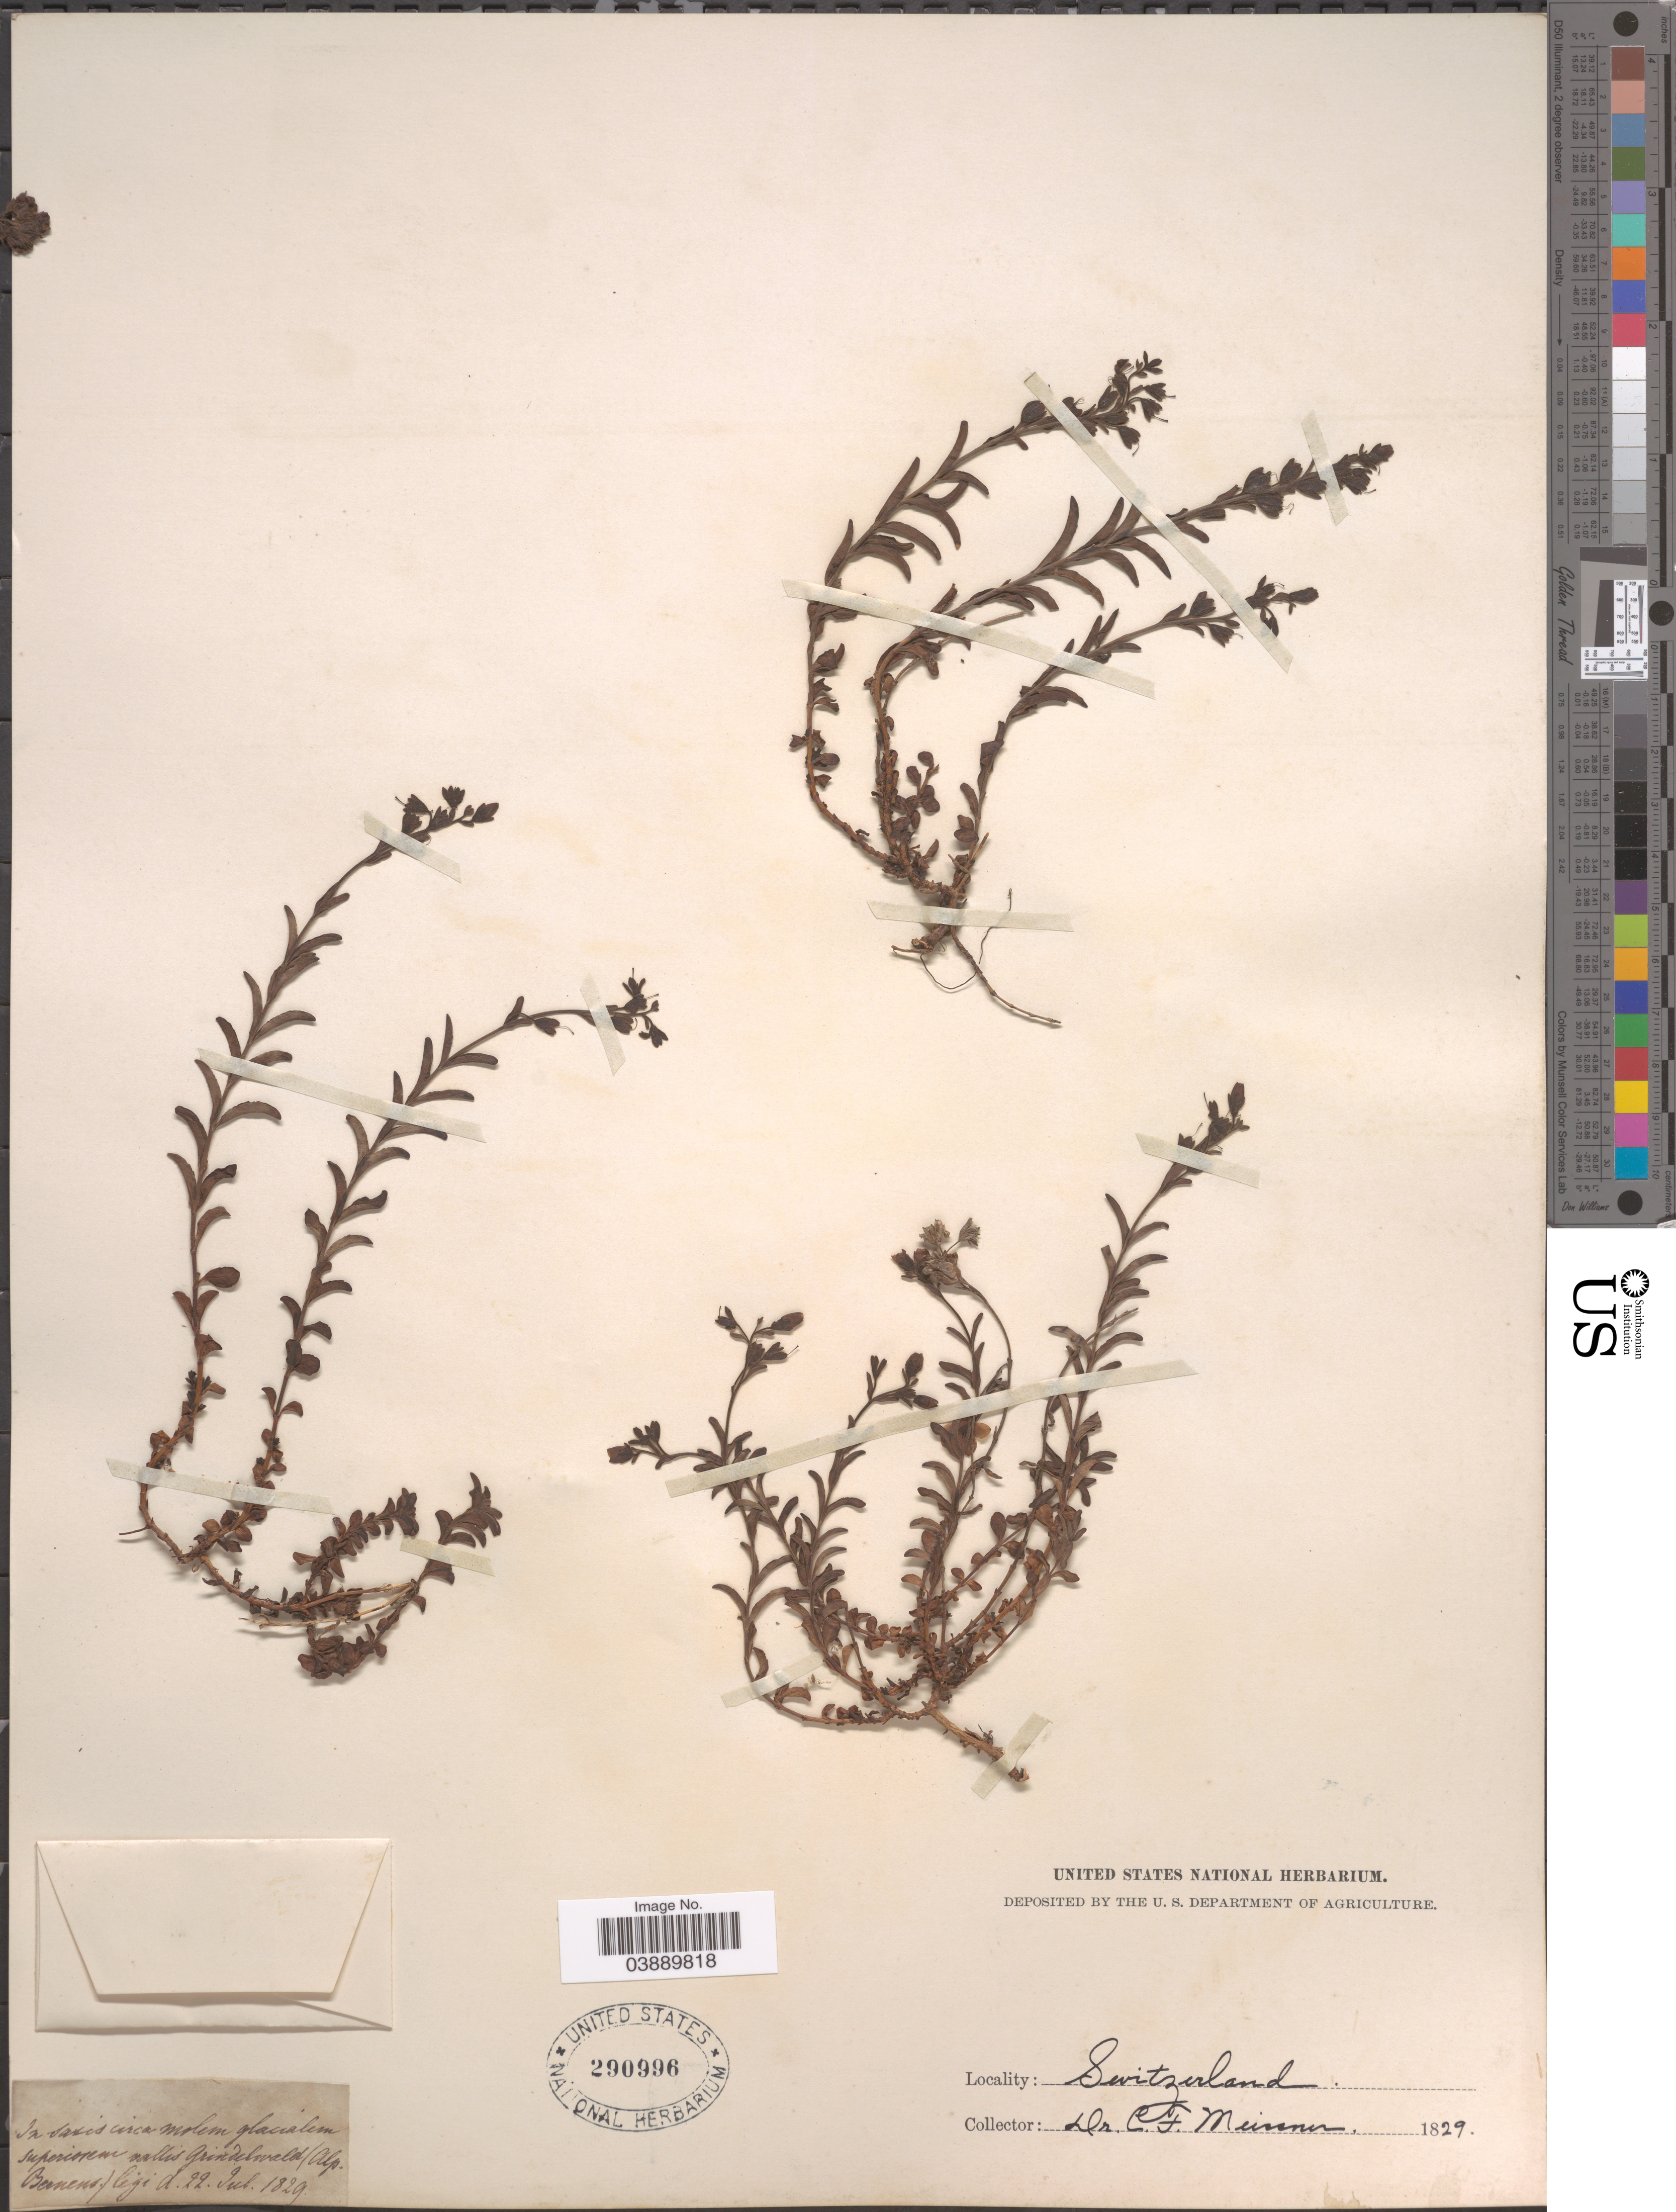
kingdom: Plantae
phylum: Tracheophyta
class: Magnoliopsida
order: Lamiales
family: Plantaginaceae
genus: Veronica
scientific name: Veronica fruticans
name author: Jacq.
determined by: Albach, Dirk C.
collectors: C. F. W. Meissner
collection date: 1829-07-22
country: Switzerland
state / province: Bern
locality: In saxis circa molem glacialem superiorem vallis Grindelwald (Alp. Bernens.).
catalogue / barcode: US 290996